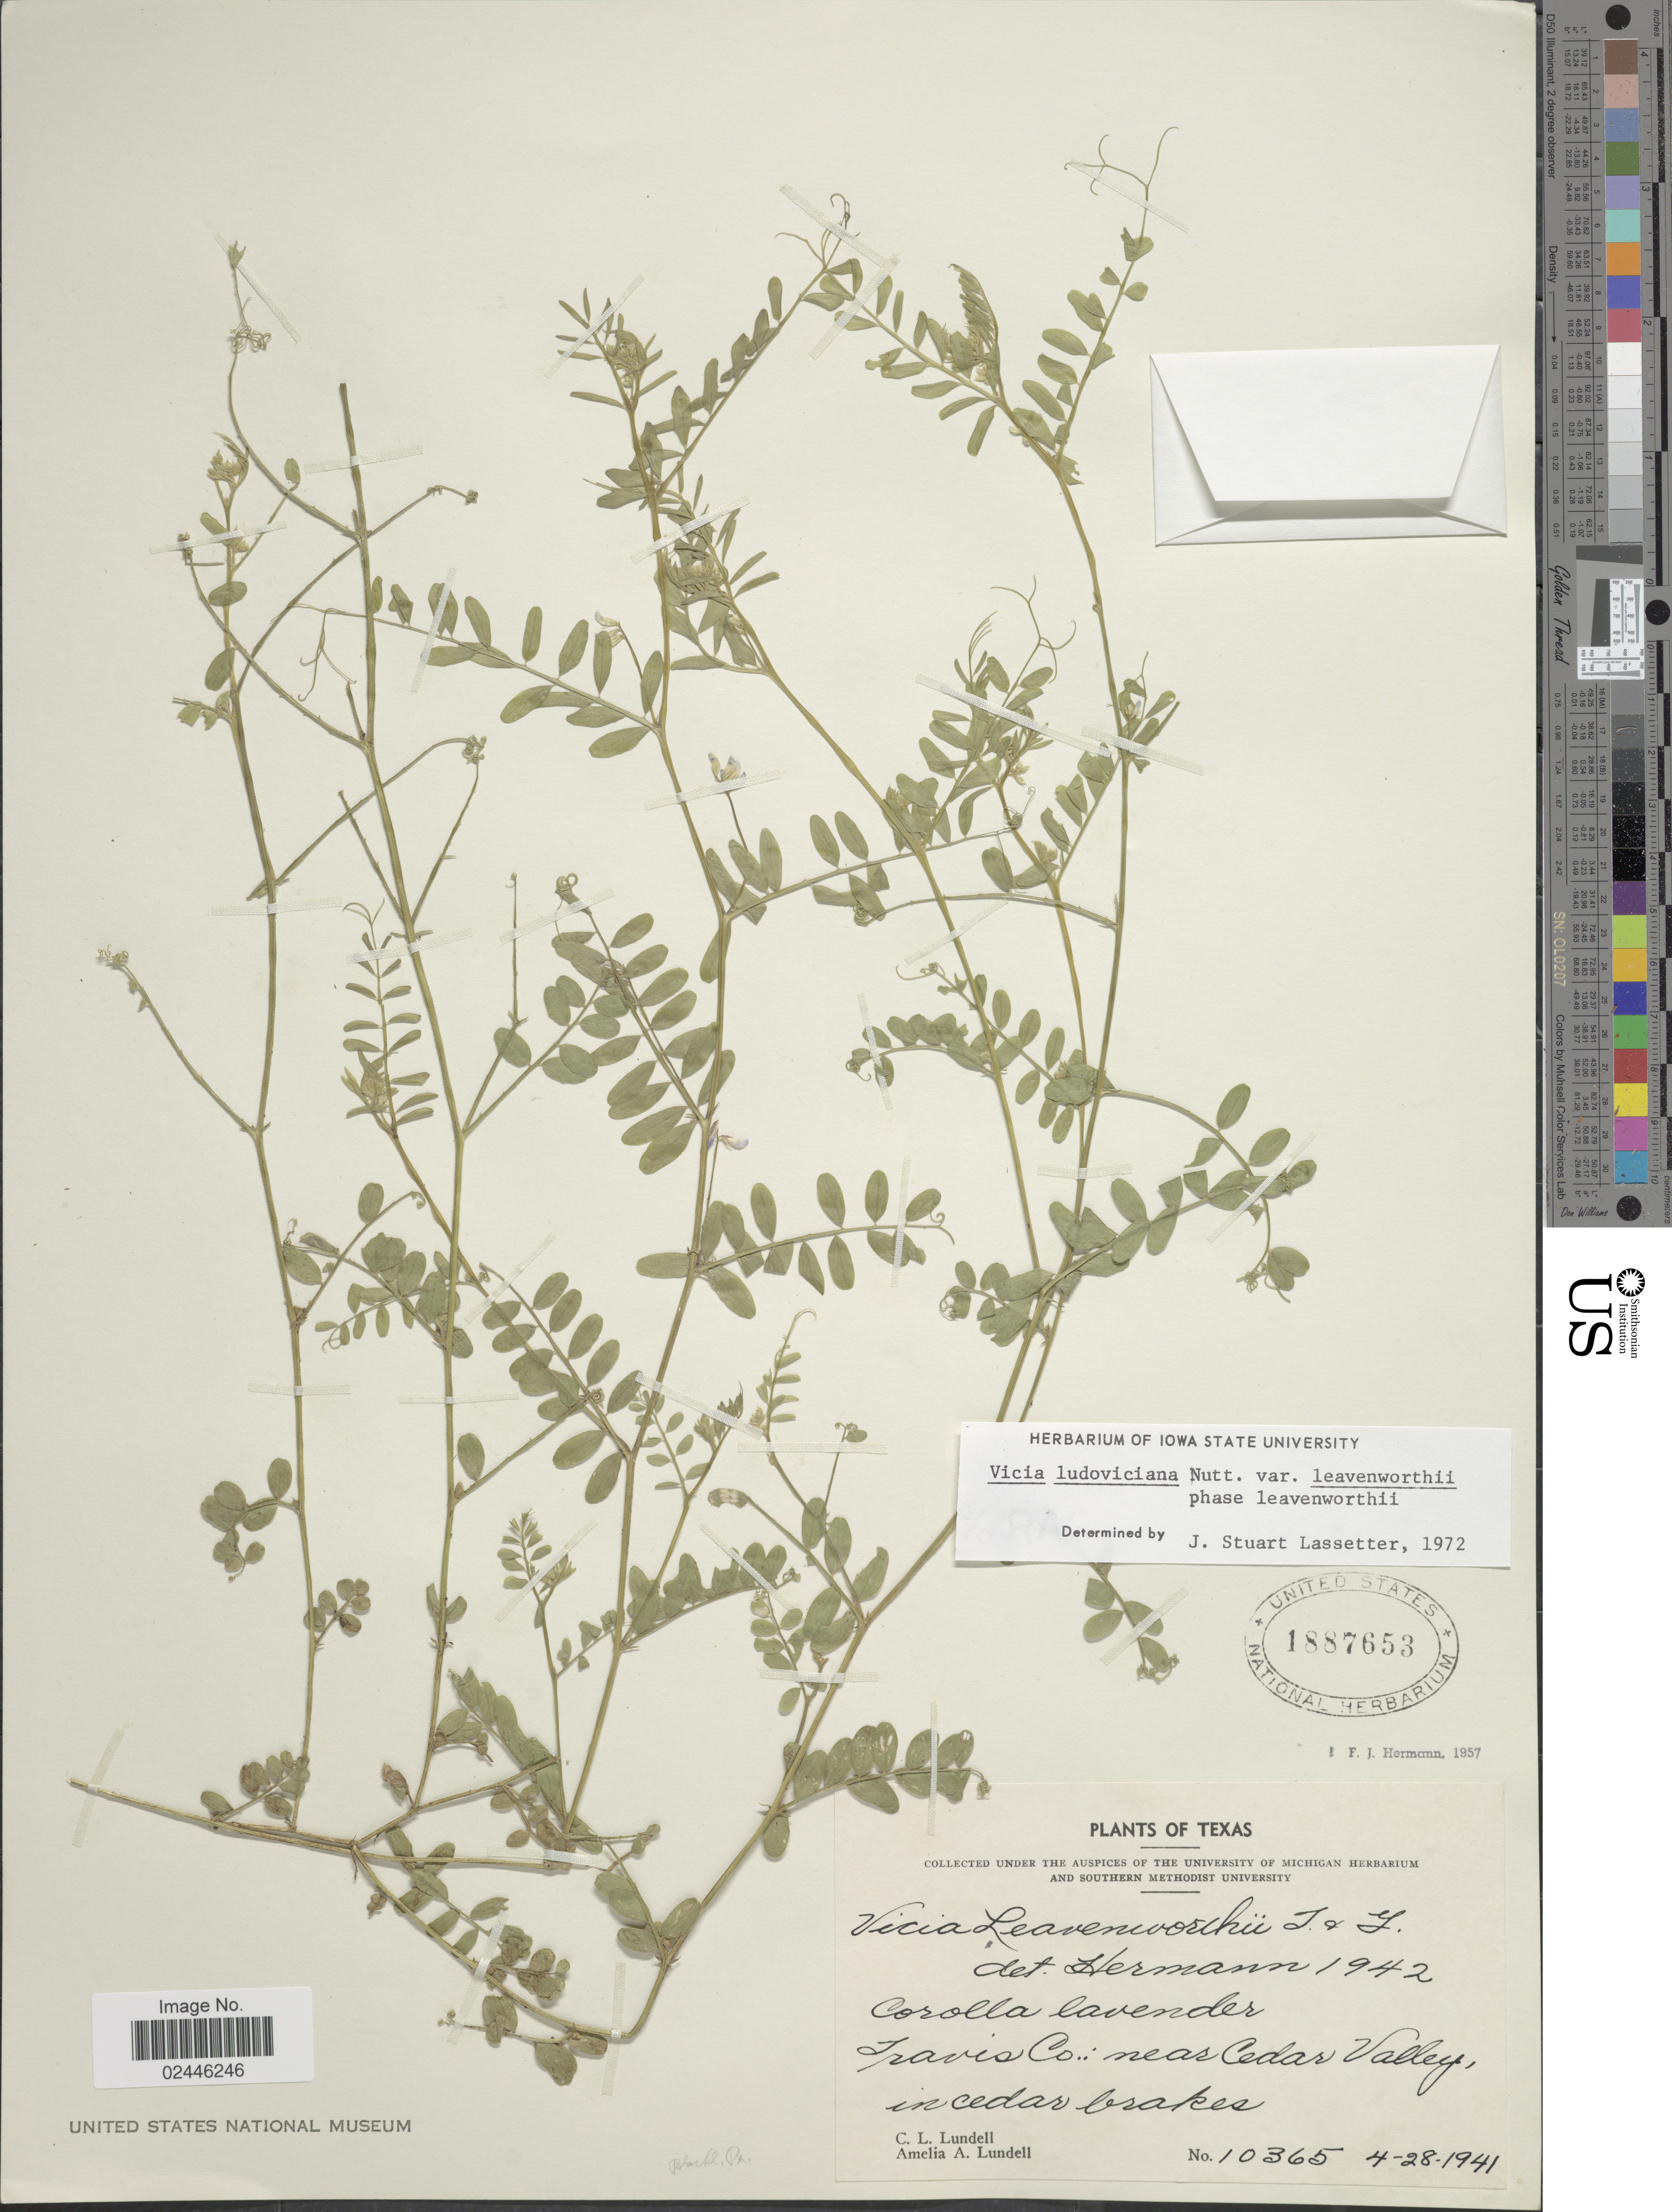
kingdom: Plantae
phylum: Tracheophyta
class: Magnoliopsida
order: Fabales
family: Fabaceae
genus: Vicia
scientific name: Vicia ludoviciana var. leavenworthii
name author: (Torr. & A. Gray) Broich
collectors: C. L. Lundell & A. A. Lundell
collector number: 10365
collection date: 1941-04-28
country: United States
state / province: Texas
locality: Travis Co.: near cedar Valley, in cedar brakes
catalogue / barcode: US 1887653